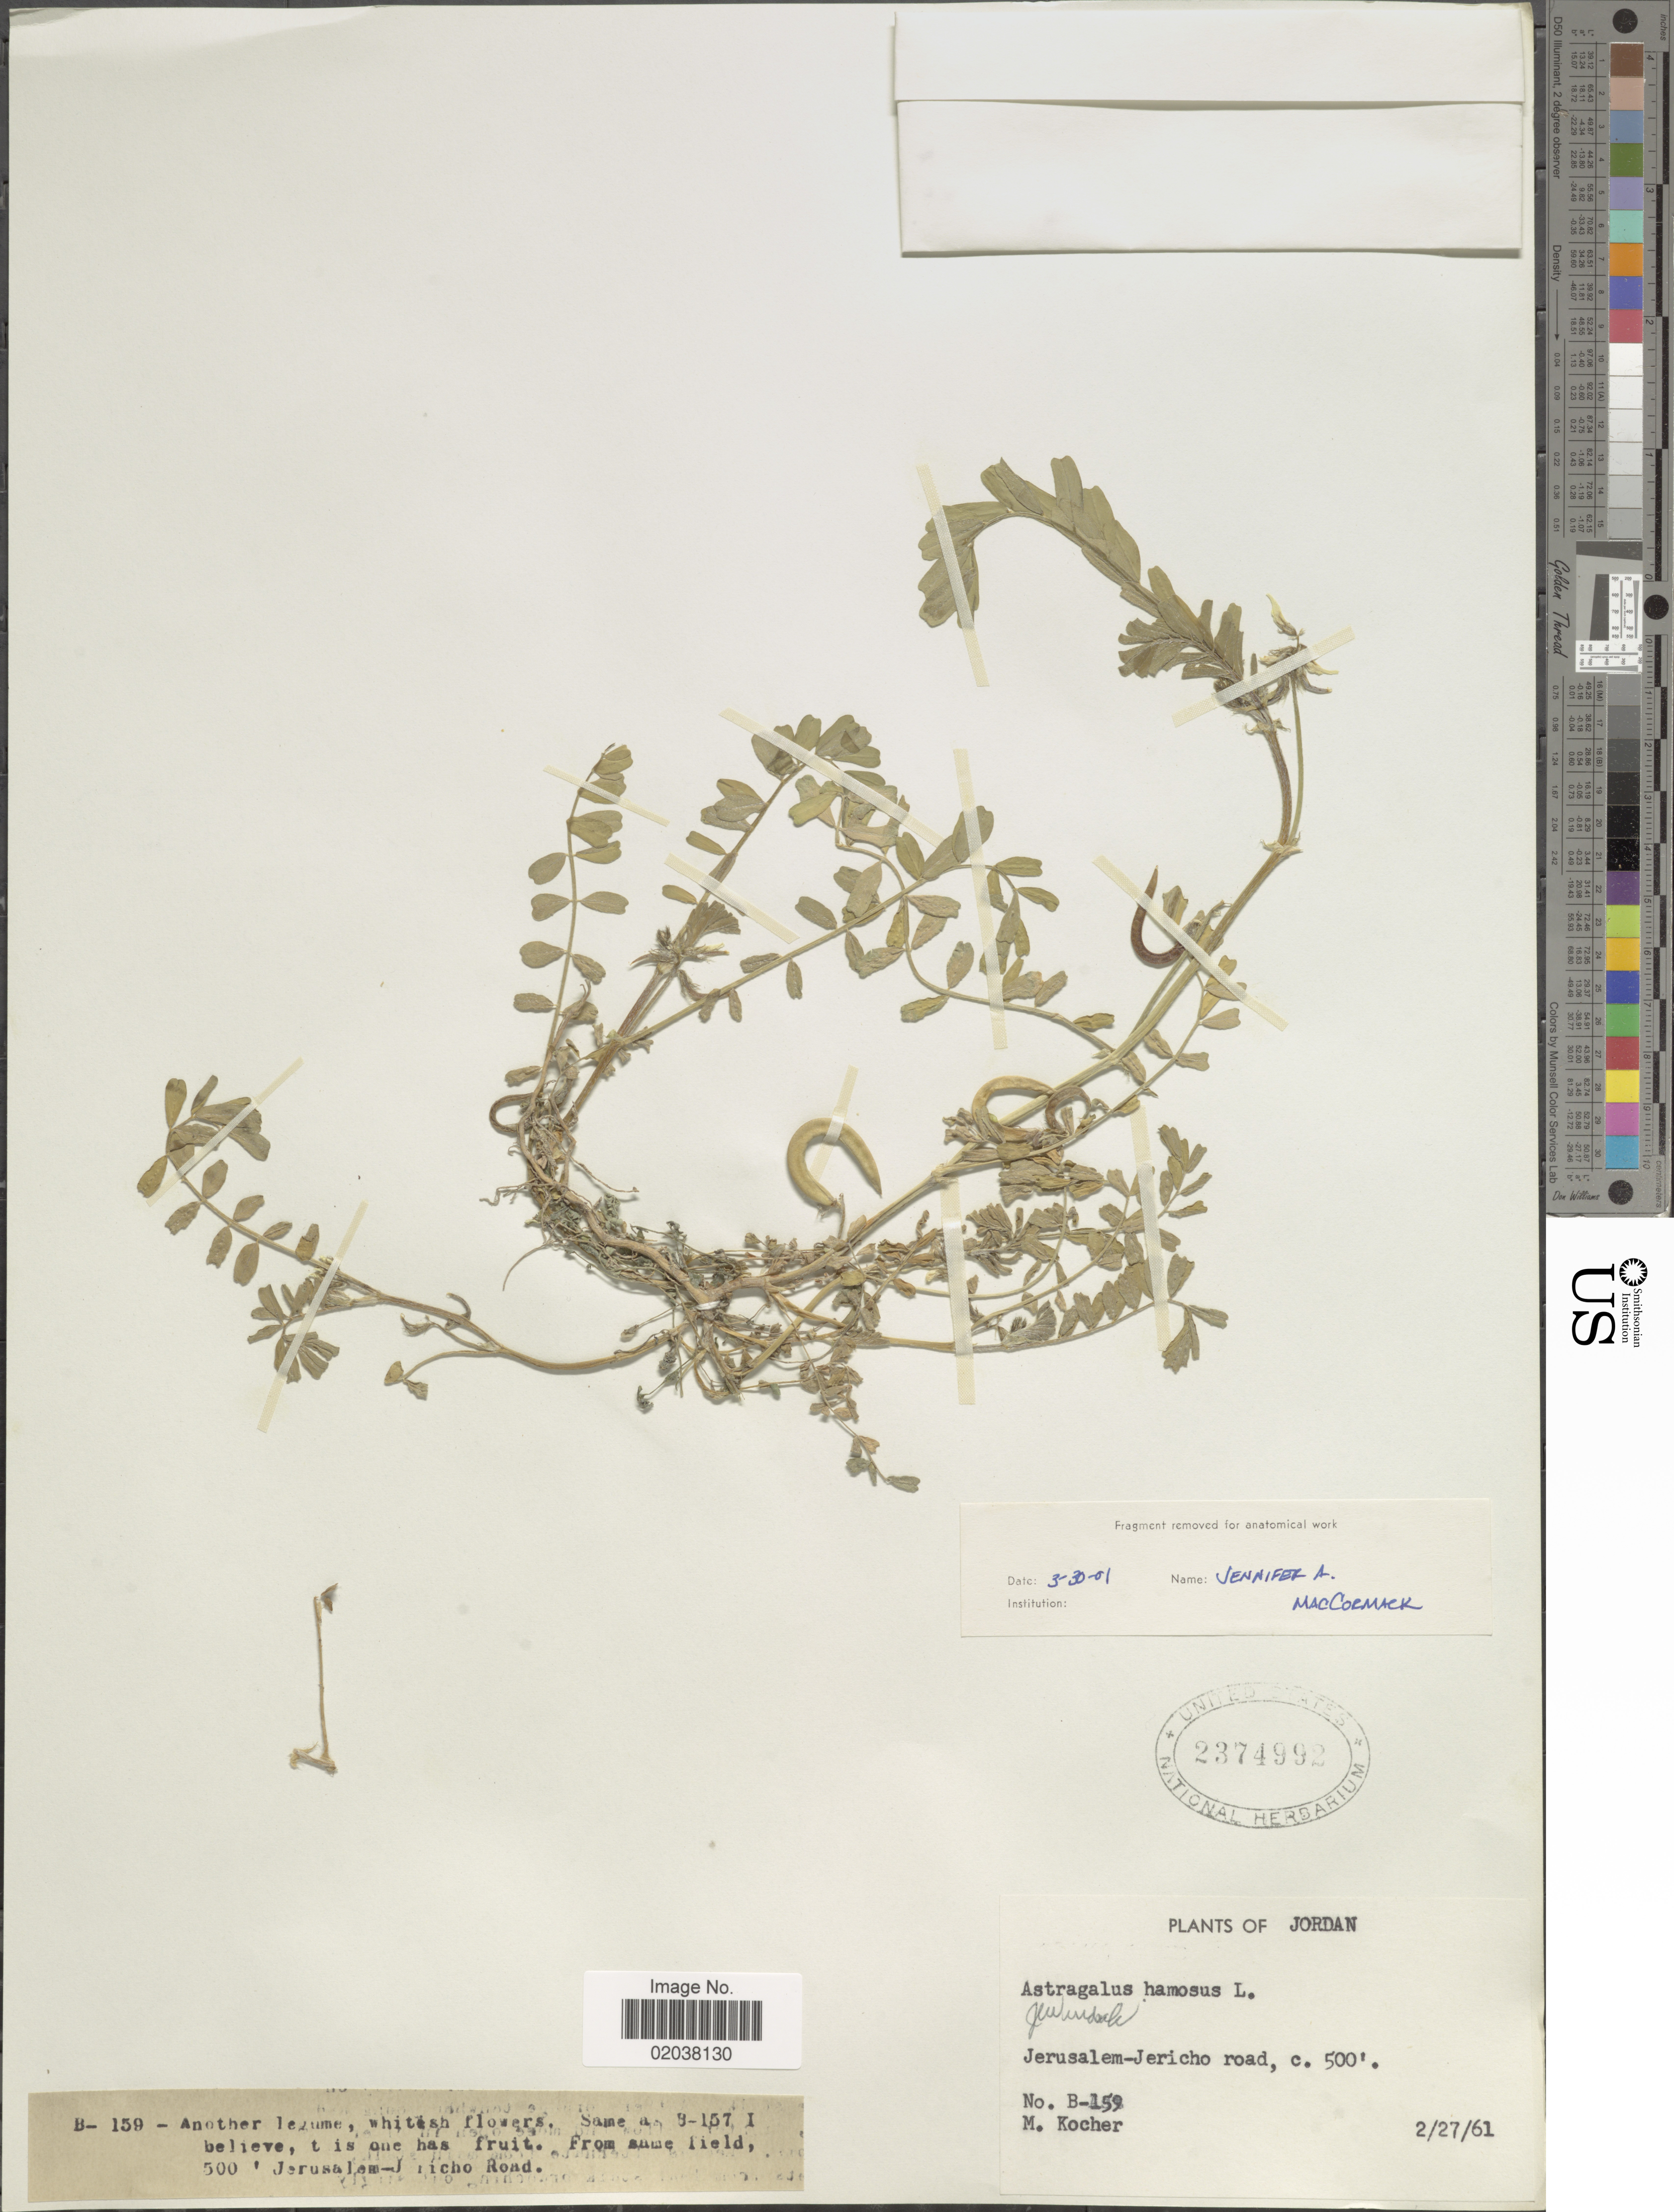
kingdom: Plantae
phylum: Tracheophyta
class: Magnoliopsida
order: Fabales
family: Fabaceae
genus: Astragalus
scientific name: Astragalus hamosus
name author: L.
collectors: M. Kocher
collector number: B-159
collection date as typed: Transcribed d/m/y: 27/2/61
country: Jordan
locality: Jerusalem-Jericho road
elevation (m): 152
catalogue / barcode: US 2374992